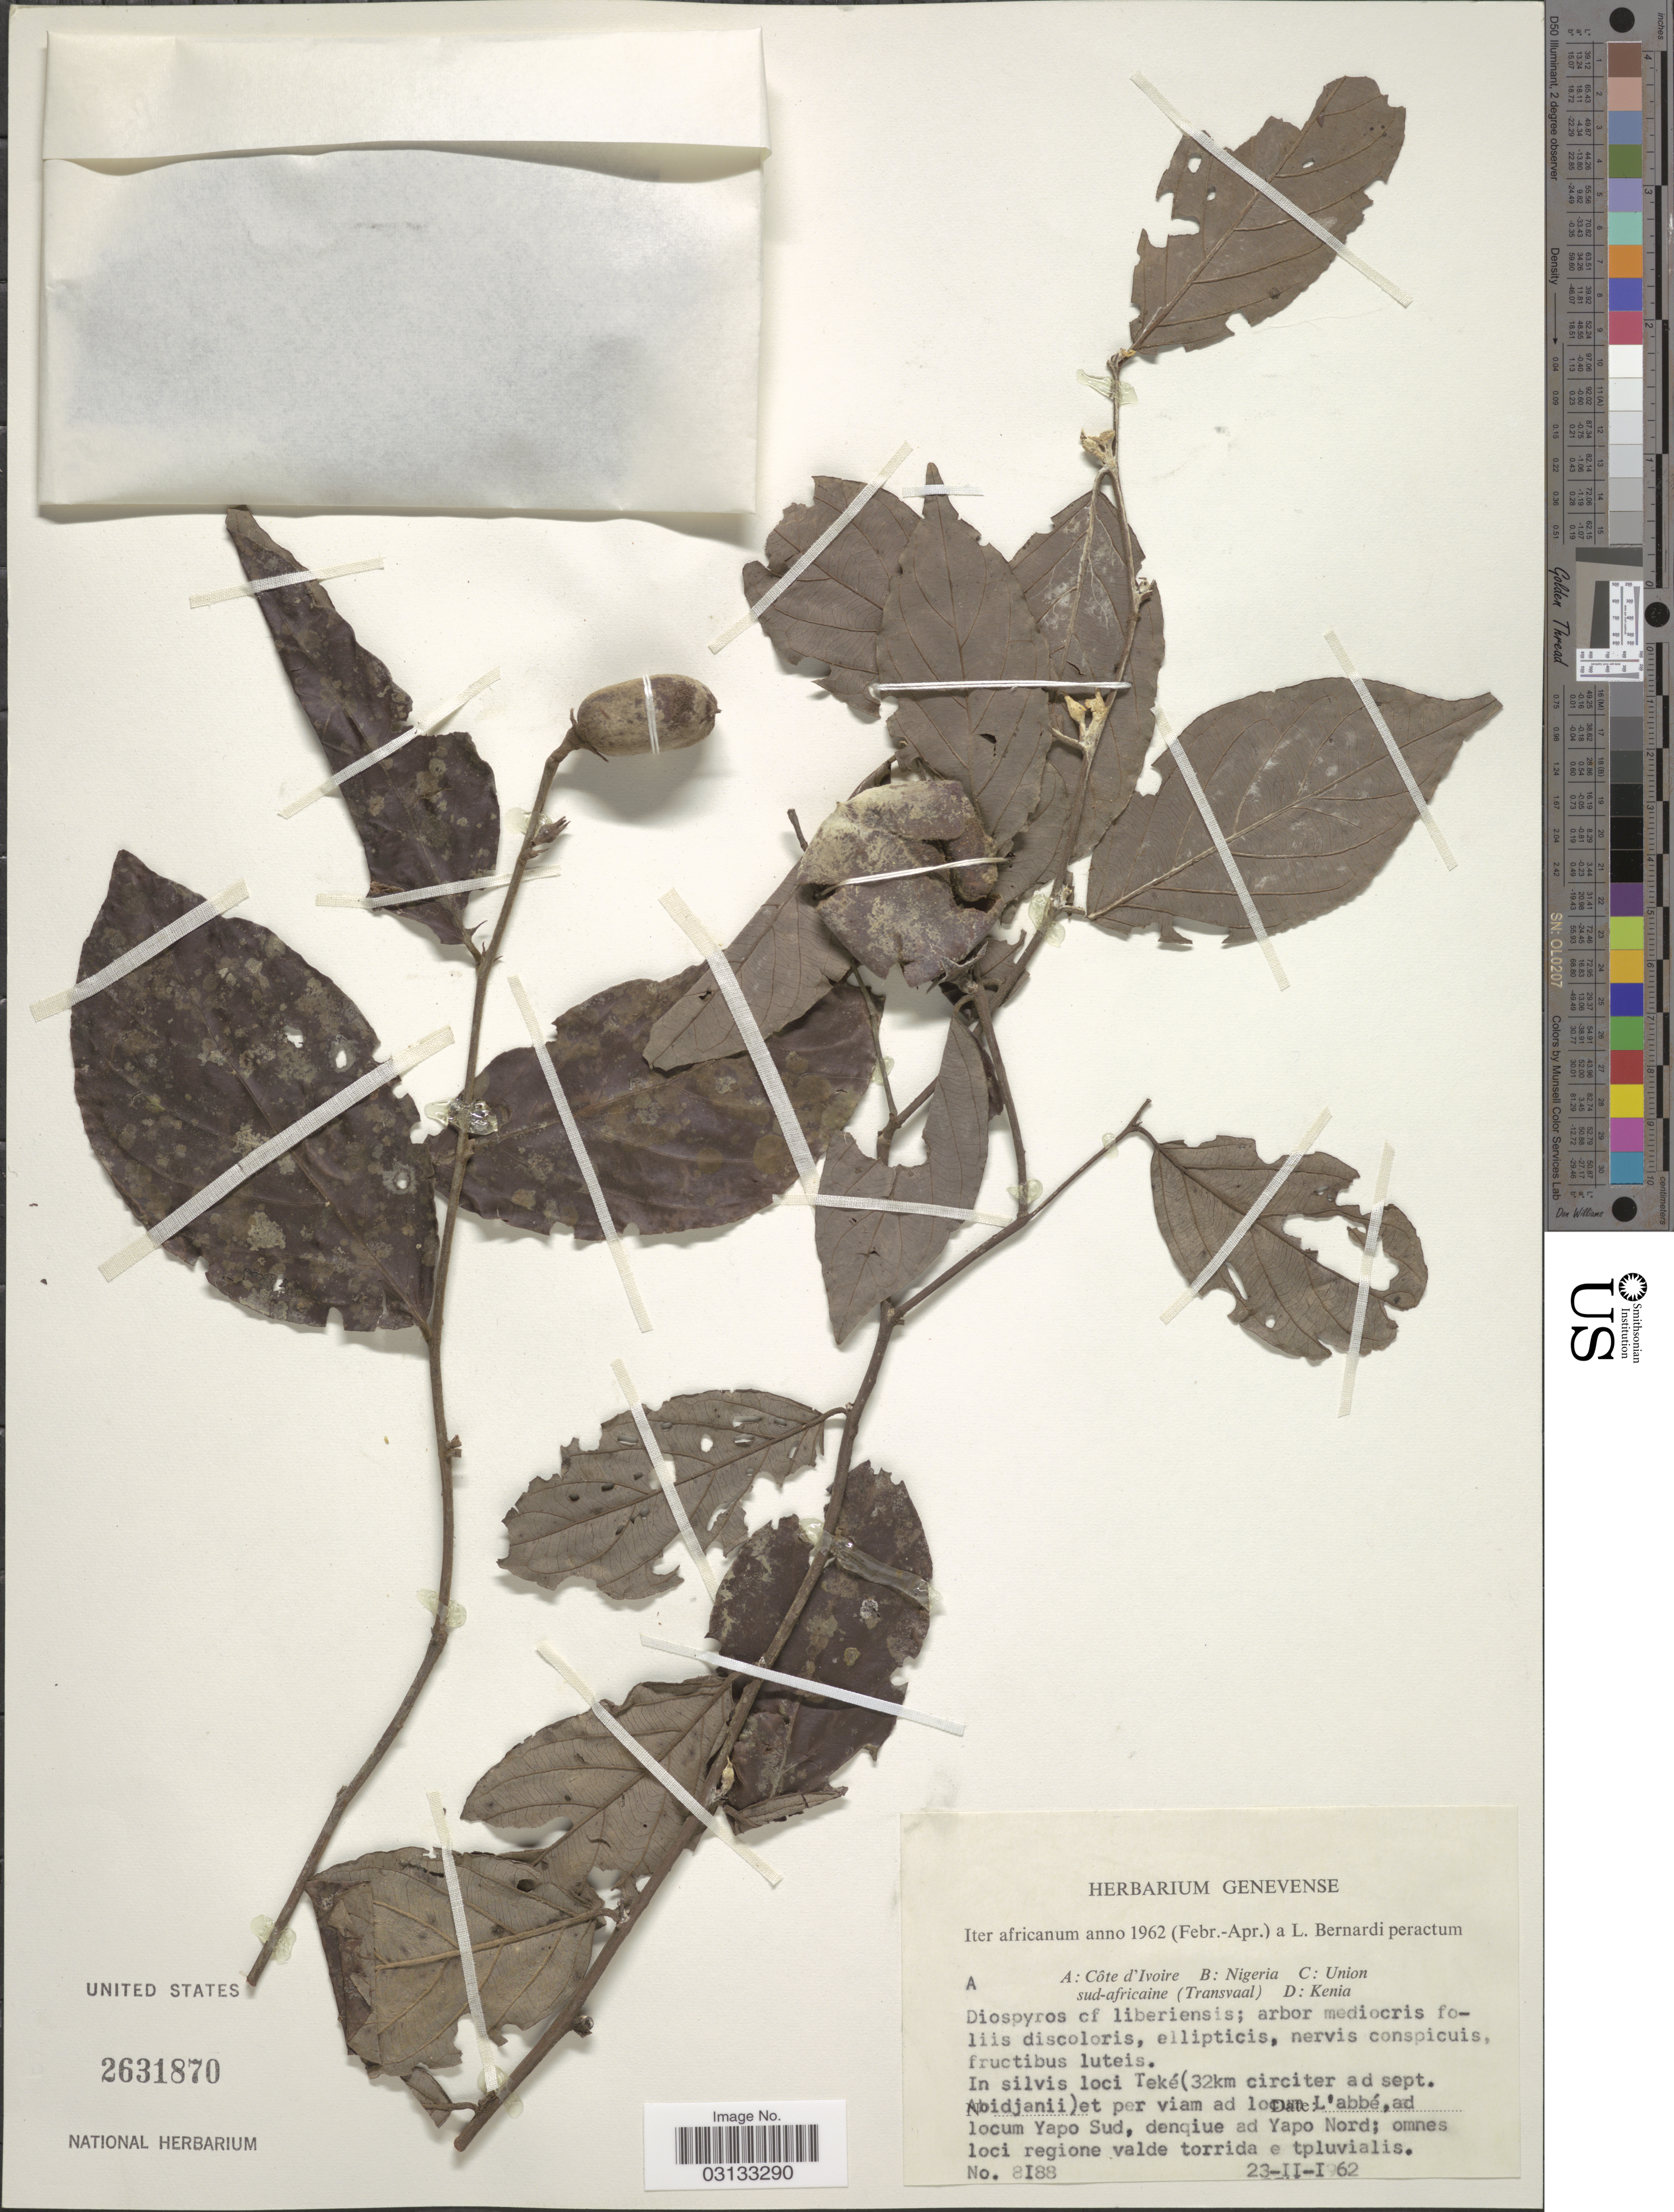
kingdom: Plantae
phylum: Tracheophyta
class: Magnoliopsida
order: Ericales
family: Ebenaceae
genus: Diospyros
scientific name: Diospyros liberiensis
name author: A. Chev. ex Hutch. & Dalziel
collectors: L. Bernardi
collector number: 188*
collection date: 1962-11-23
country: Ivory Coast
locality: Côte d'Ivoire, In silvis loci Teké (32km circiter ad sept. Abidjanii) et per viam ad loco L'abbé, ad locum Yapo Sud, denqiue ad Yapo Nord.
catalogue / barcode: US 2631870